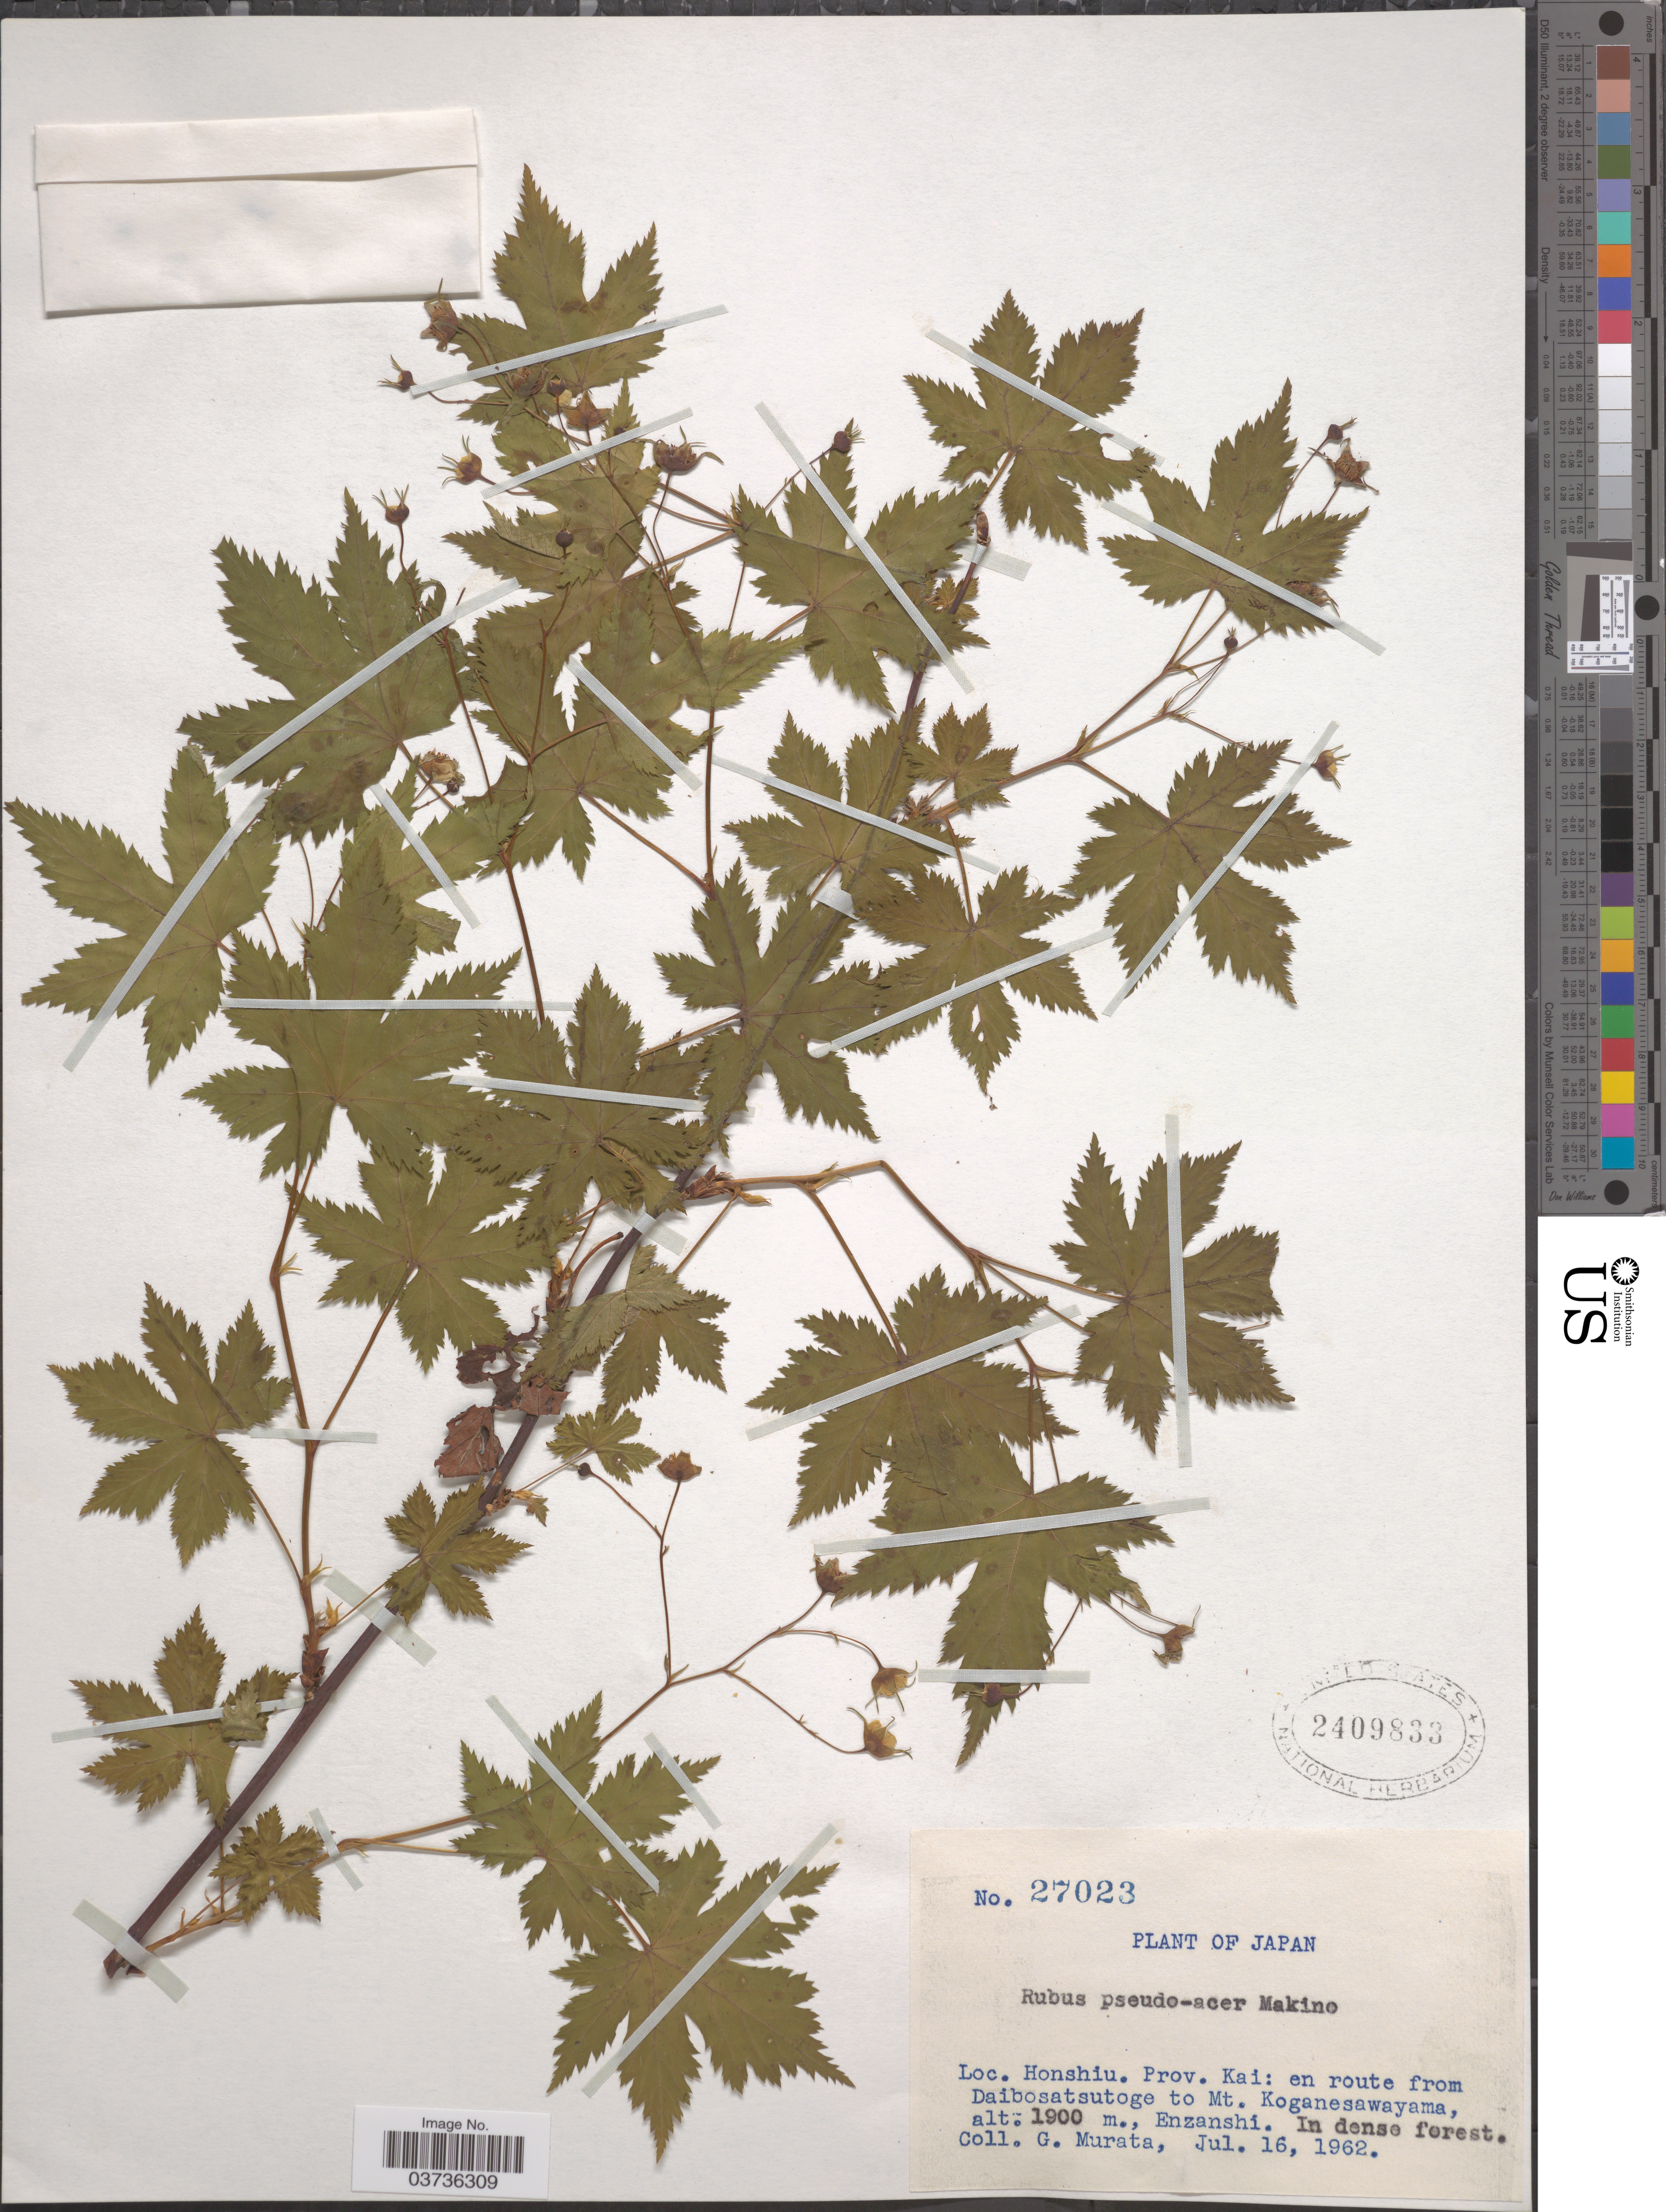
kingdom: Plantae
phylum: Tracheophyta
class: Magnoliopsida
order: Rosales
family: Rosaceae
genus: Rubus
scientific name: Rubus pseudoacer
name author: Makino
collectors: G. Murata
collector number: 27023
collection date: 1962-07-16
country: Japan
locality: Honshiu. Prov. Kai: en route from Daibosatsutoge to Mt. Koganesawayama, Enzanshi.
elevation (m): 1900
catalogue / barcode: US 2409833